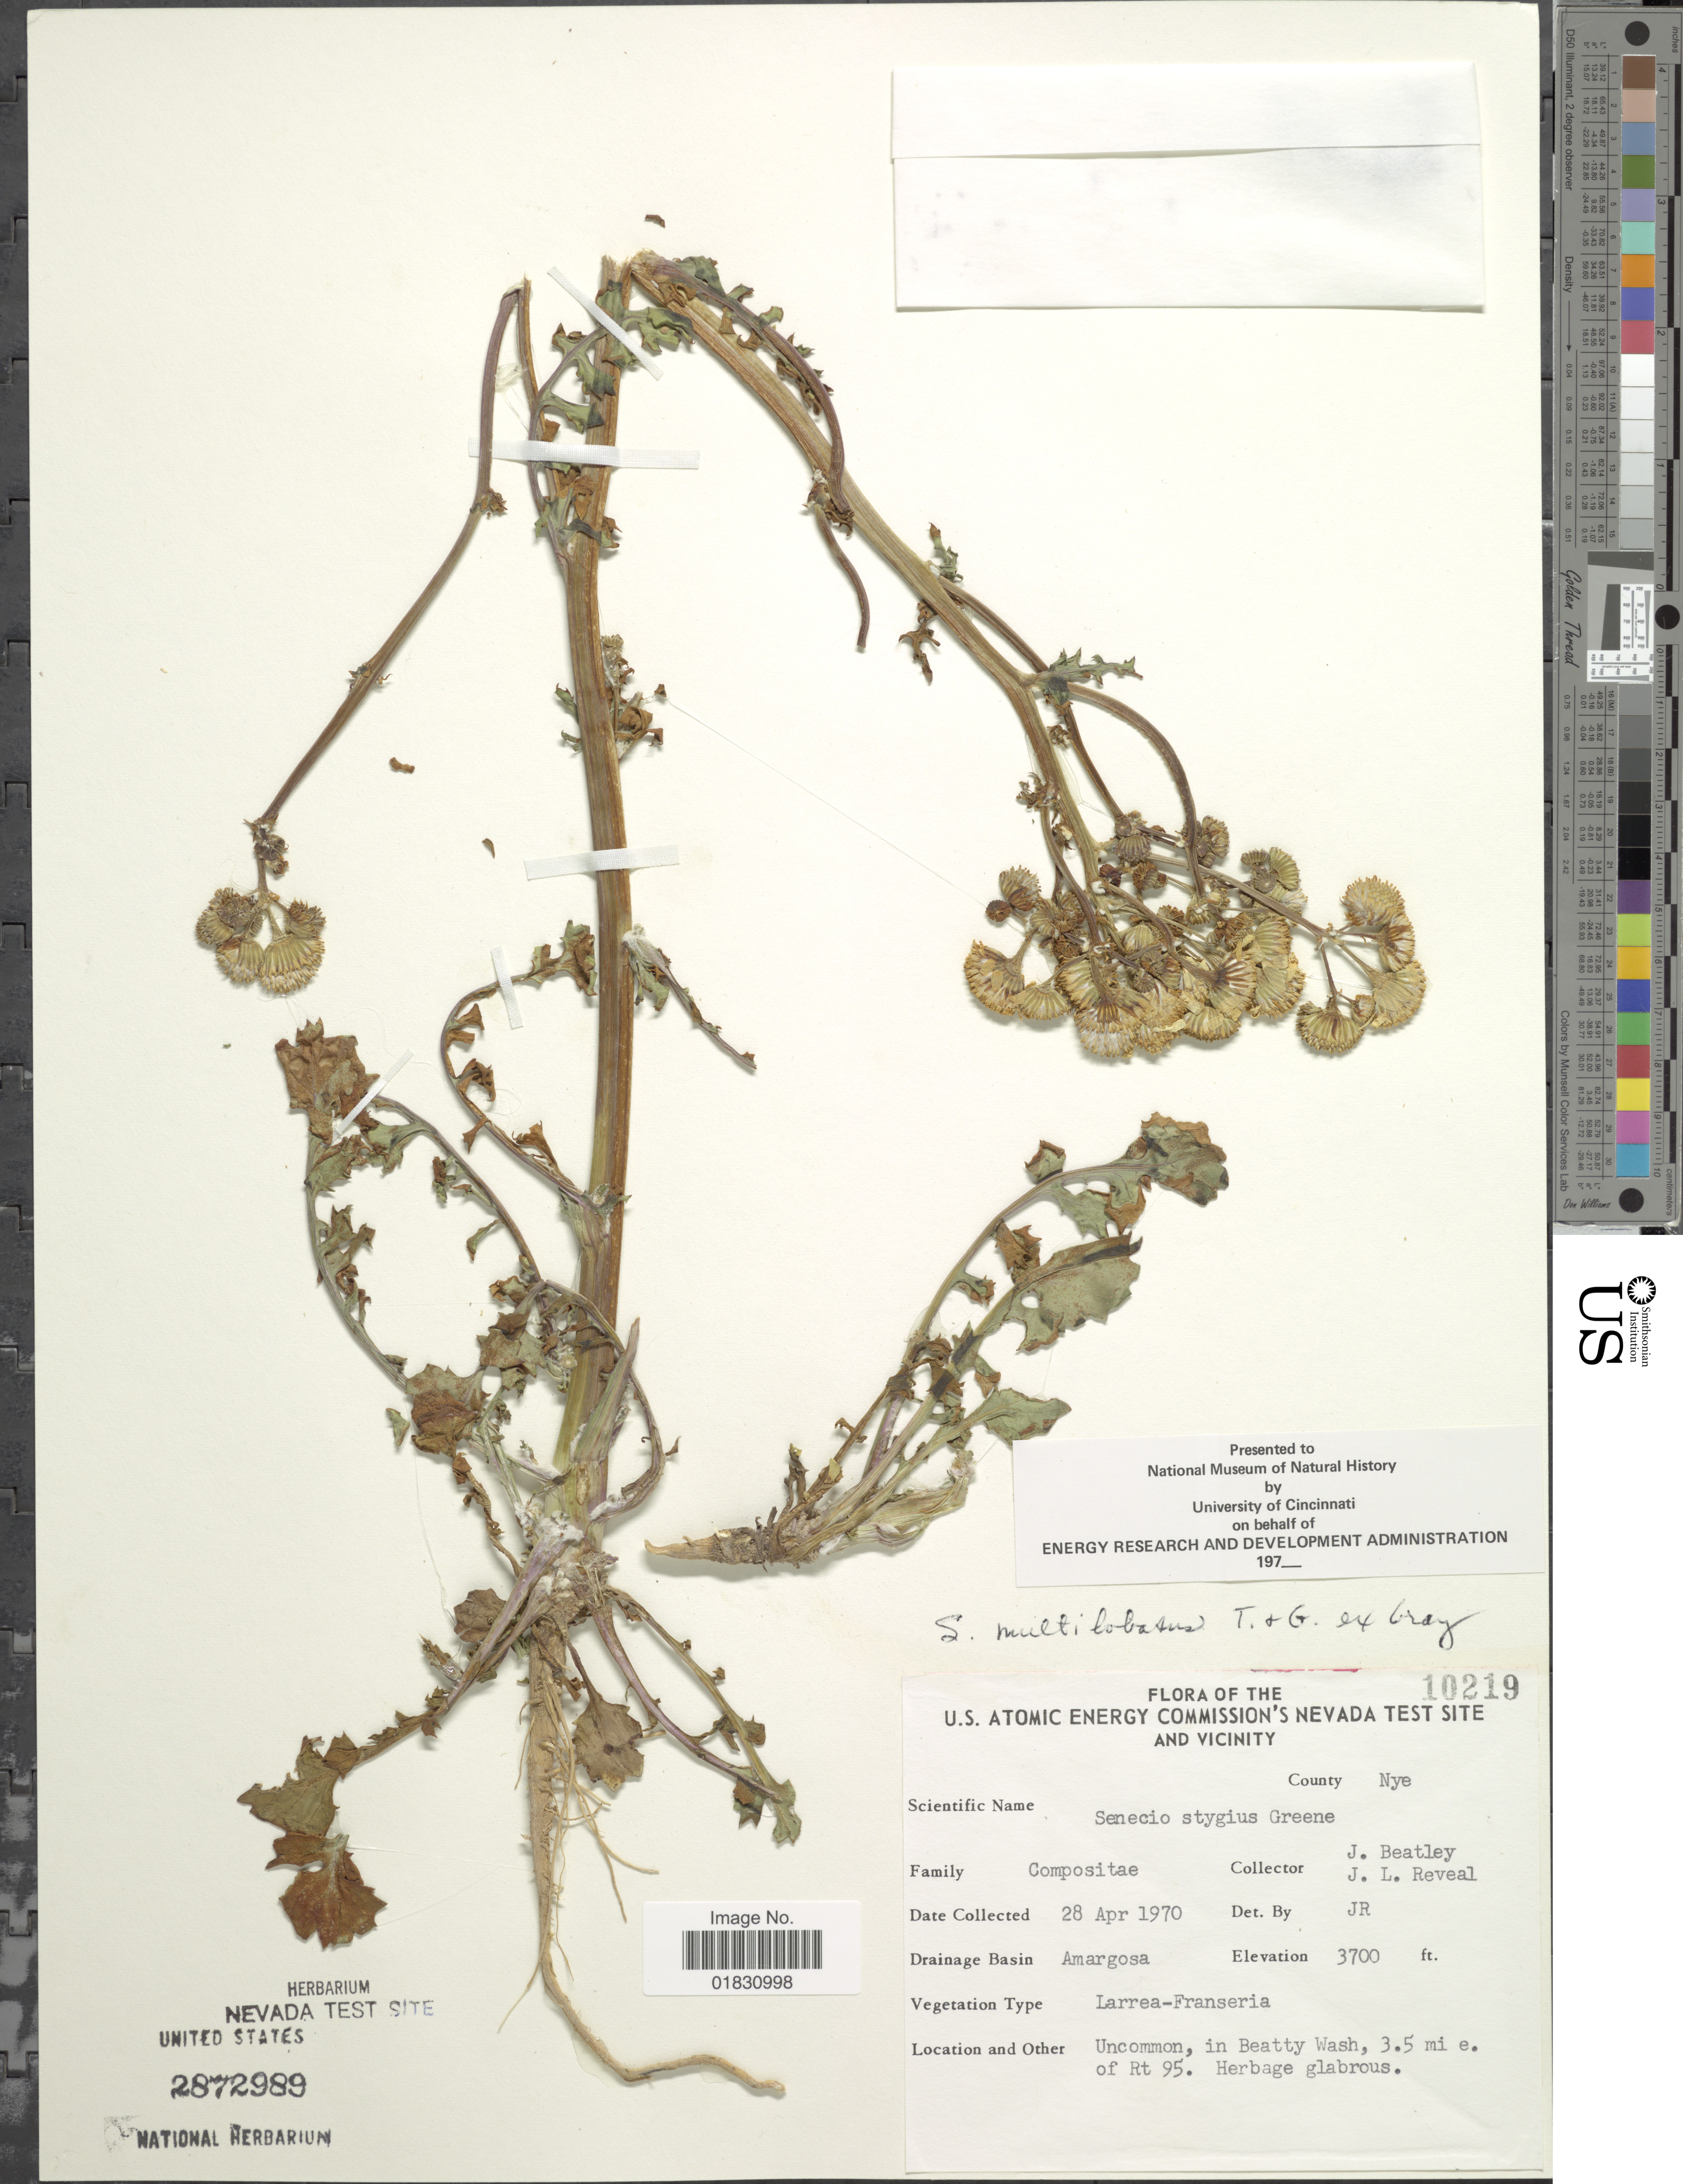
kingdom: Plantae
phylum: Tracheophyta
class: Magnoliopsida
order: Asterales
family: Asteraceae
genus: Packera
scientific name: Packera multilobata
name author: (Torr. & A. Gray) W.A. Weber & Á. Löve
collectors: J. C. Beatley & J. L. Reveal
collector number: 10219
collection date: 1970-04-28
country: United States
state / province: Nevada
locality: U.S. Atomic Energy Commission's Nevada Test Site And Vicinity, County Nye, Drainage Basin Amargosa, Uncommon, in Beauty Wash, 3.5 mi. e. of Rt 95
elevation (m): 1128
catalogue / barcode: US 2872989